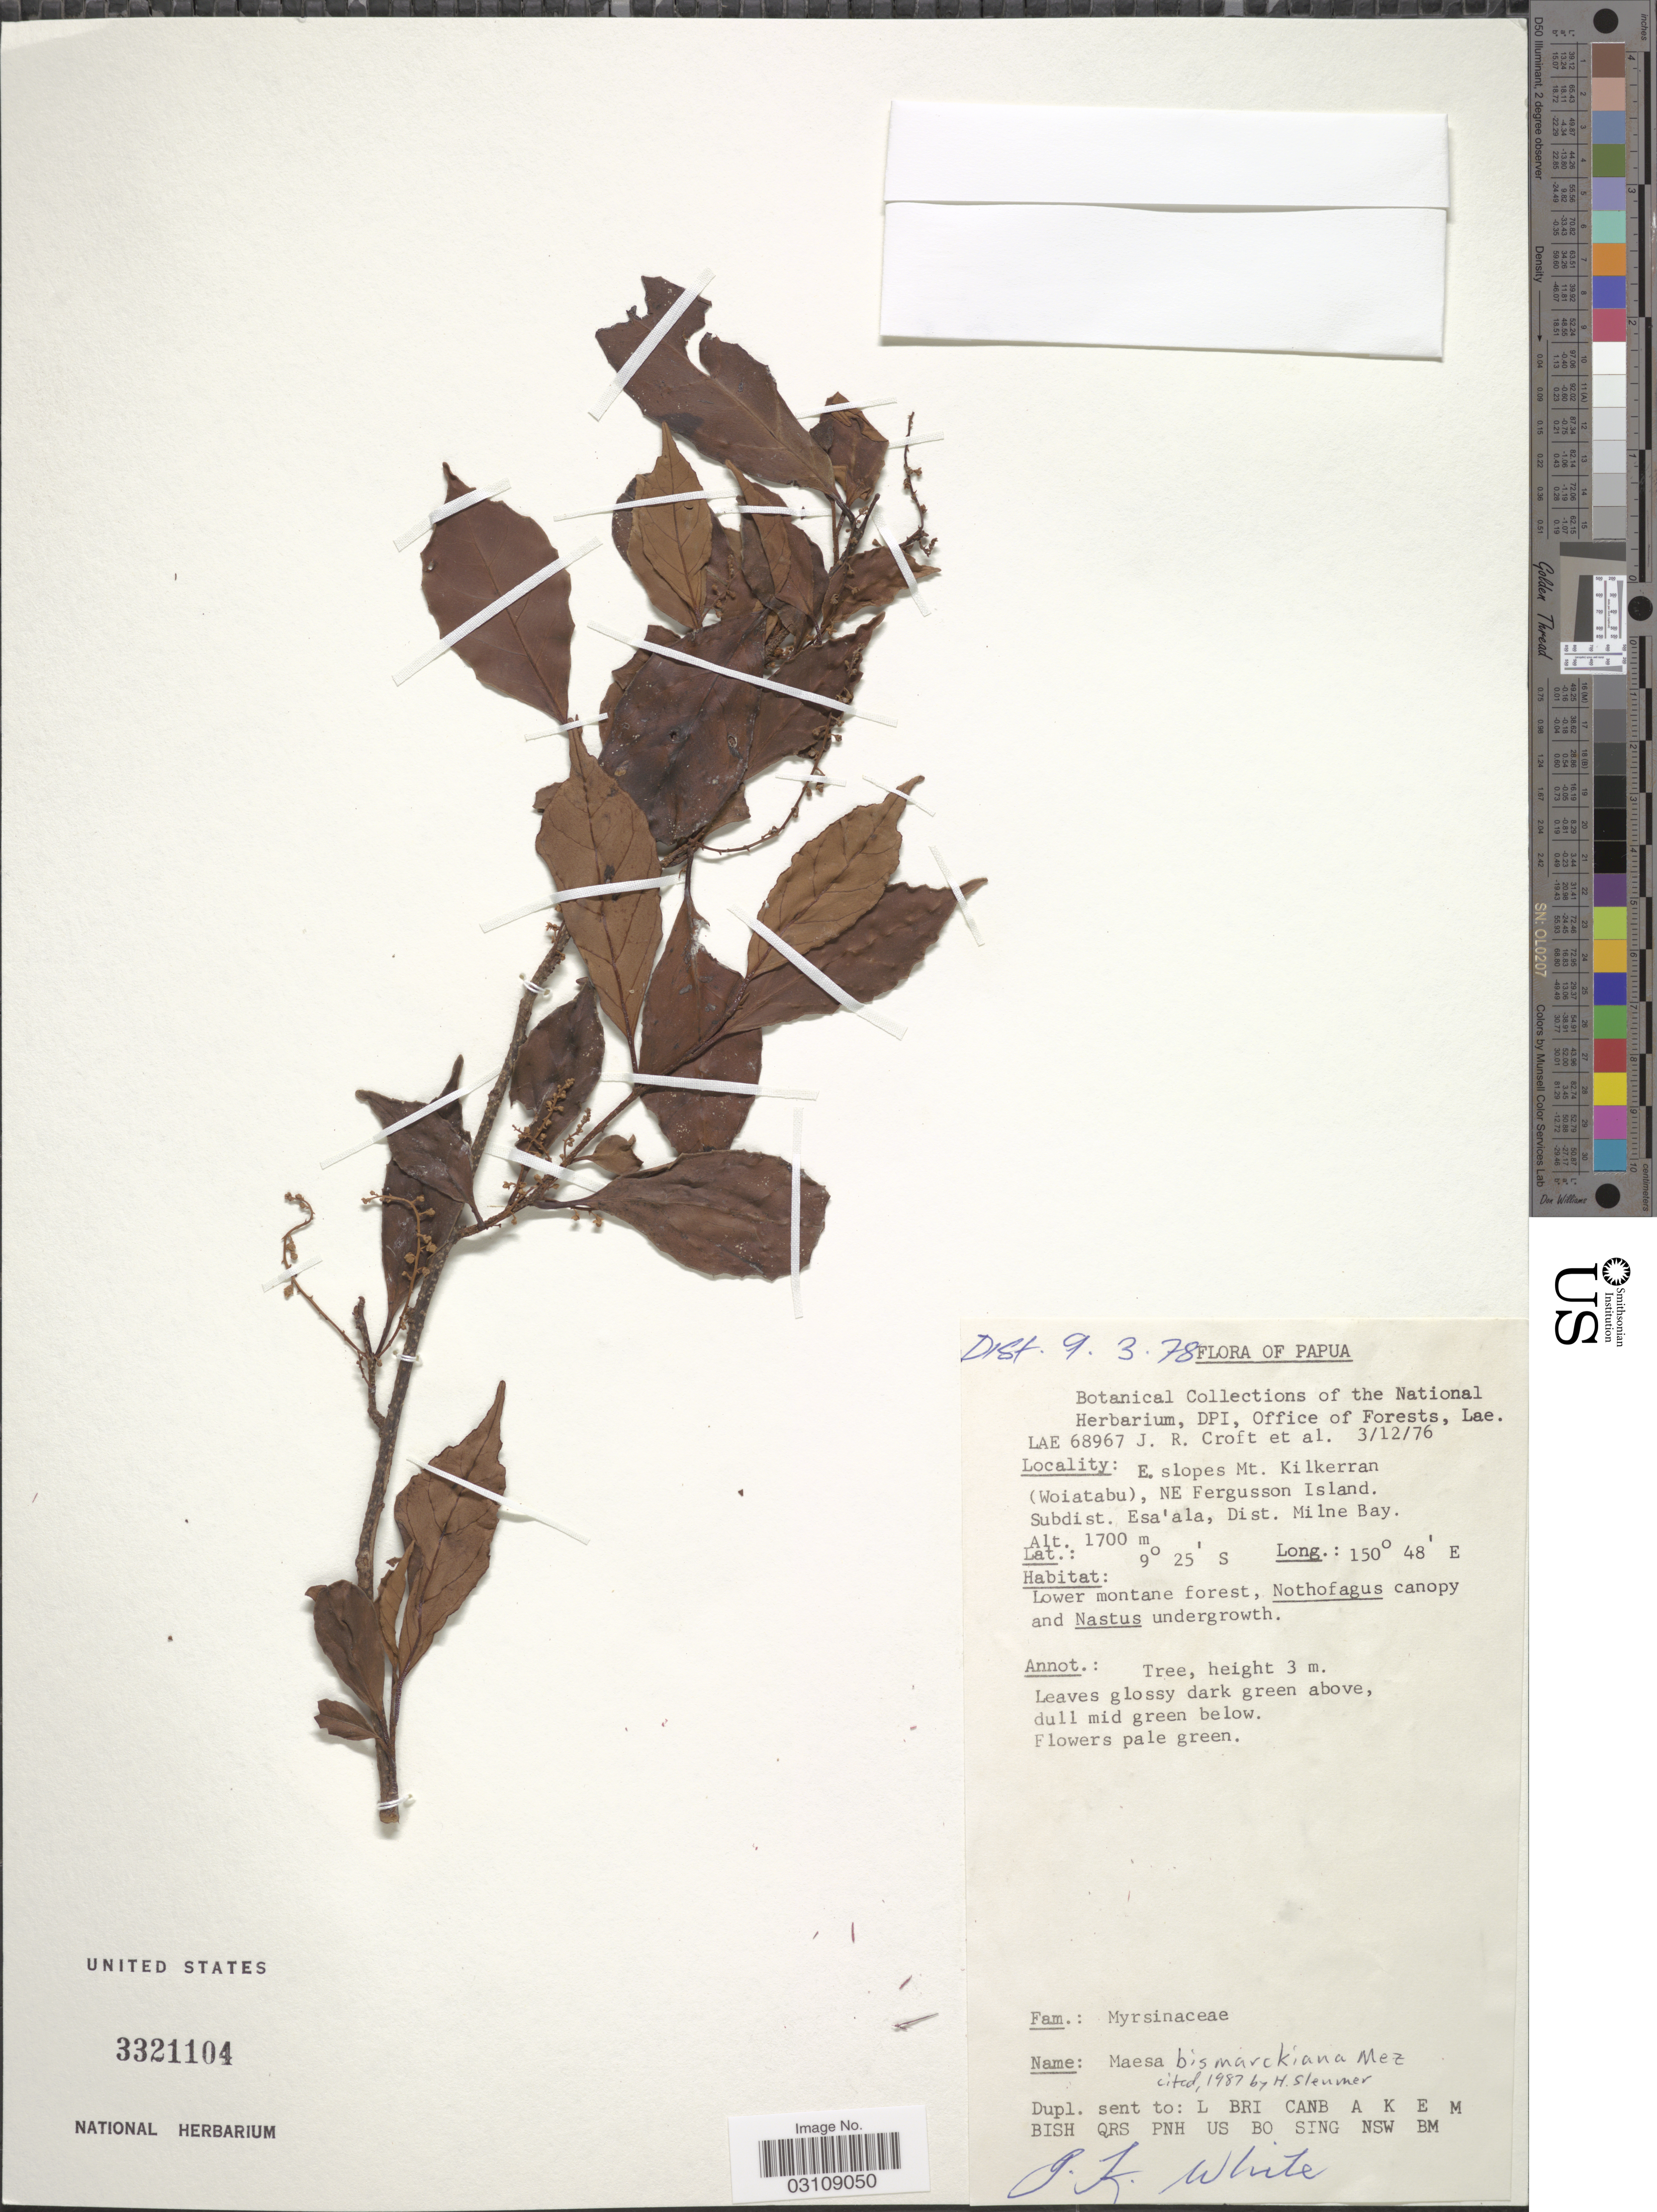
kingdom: Plantae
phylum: Tracheophyta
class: Magnoliopsida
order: Ericales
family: Primulaceae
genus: Maesa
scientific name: Maesa bismarckiana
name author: Mez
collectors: J. R. Croft & et al.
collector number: LAE68967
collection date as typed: Transcribed d/m/y: 3/12/76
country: Papua New Guinea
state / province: Milne Bay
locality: E. slopes Mt. Kilkerran (Woiatabu), NE Fergusson Island. Subdist. Esa'ala, Dist. Milne Bay.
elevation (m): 1700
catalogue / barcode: US 3321104